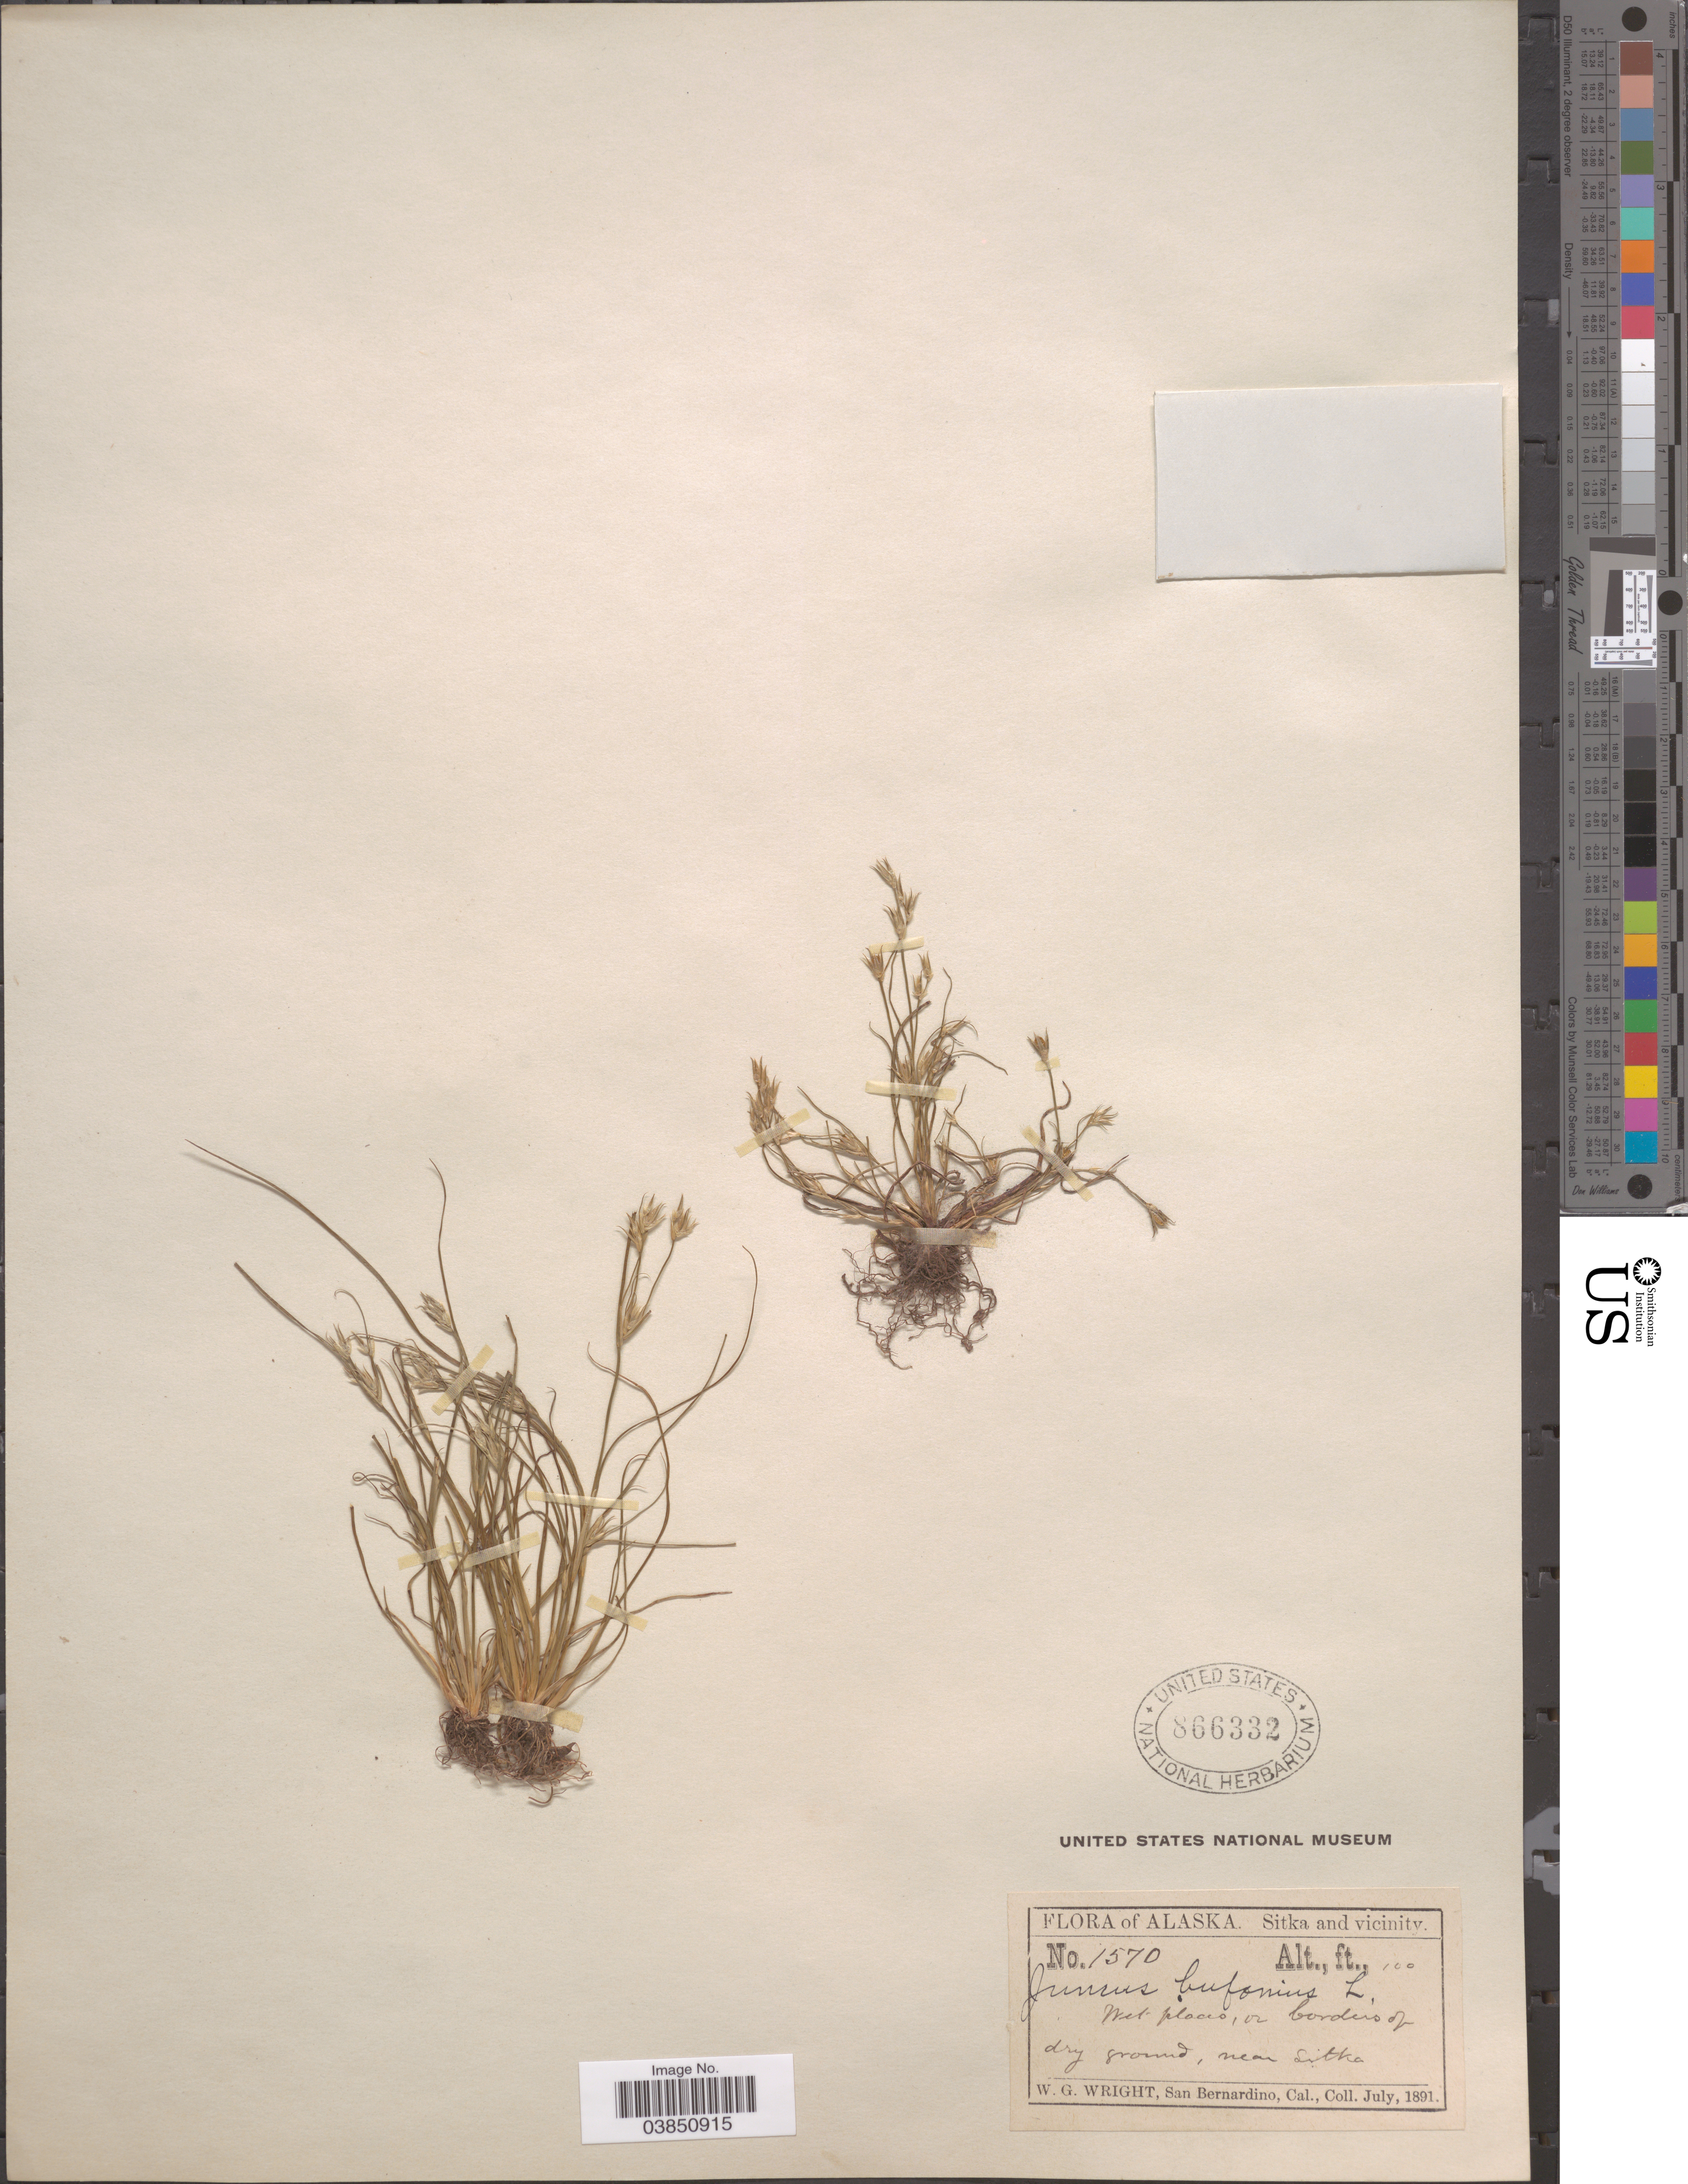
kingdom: Plantae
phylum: Tracheophyta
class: Liliopsida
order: Poales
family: Juncaceae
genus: Juncus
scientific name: Juncus bufonius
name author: L.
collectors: W. G. Wright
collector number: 1570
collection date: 1891-07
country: United States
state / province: Alaska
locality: Sitka and vicinity. Borders of dry ground, near Sitka.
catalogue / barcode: US 866332